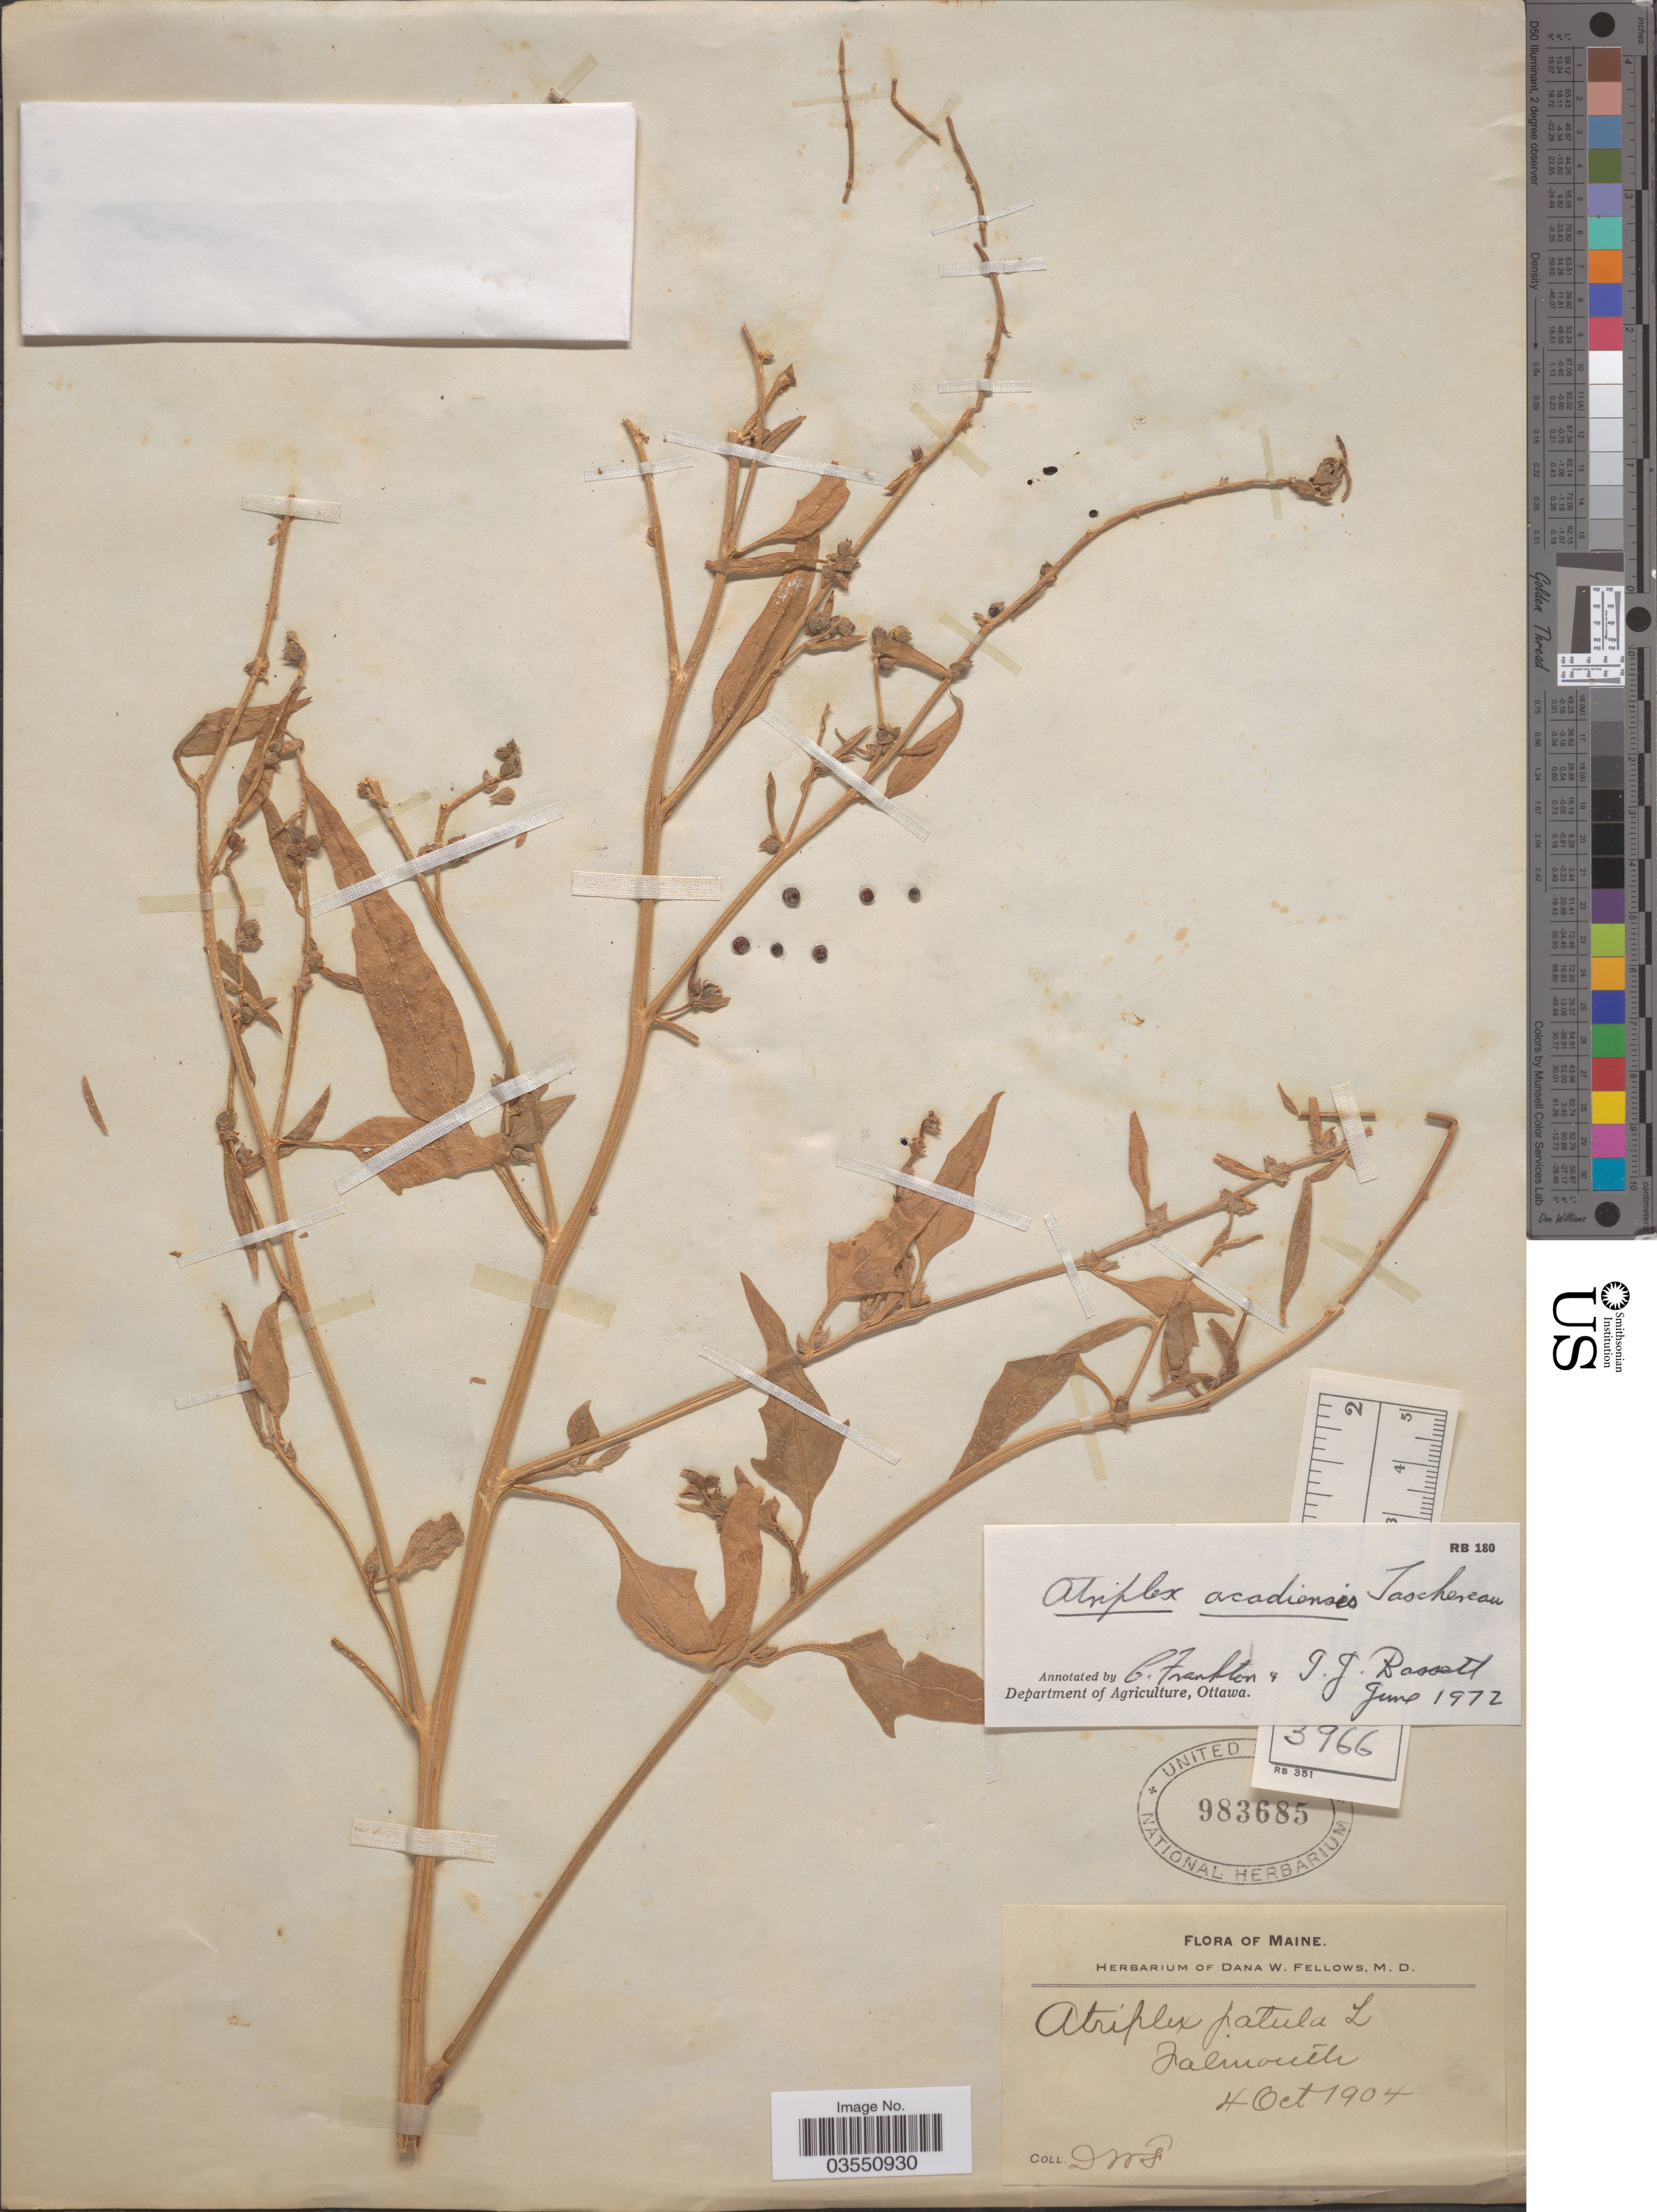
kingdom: Plantae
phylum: Tracheophyta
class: Magnoliopsida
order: Caryophyllales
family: Amaranthaceae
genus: Atriplex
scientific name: Atriplex acadiensis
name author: Tascher.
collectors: D. W. Fellows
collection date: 1904-10-04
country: United States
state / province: Maine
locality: Falmouth.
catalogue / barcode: US 983685